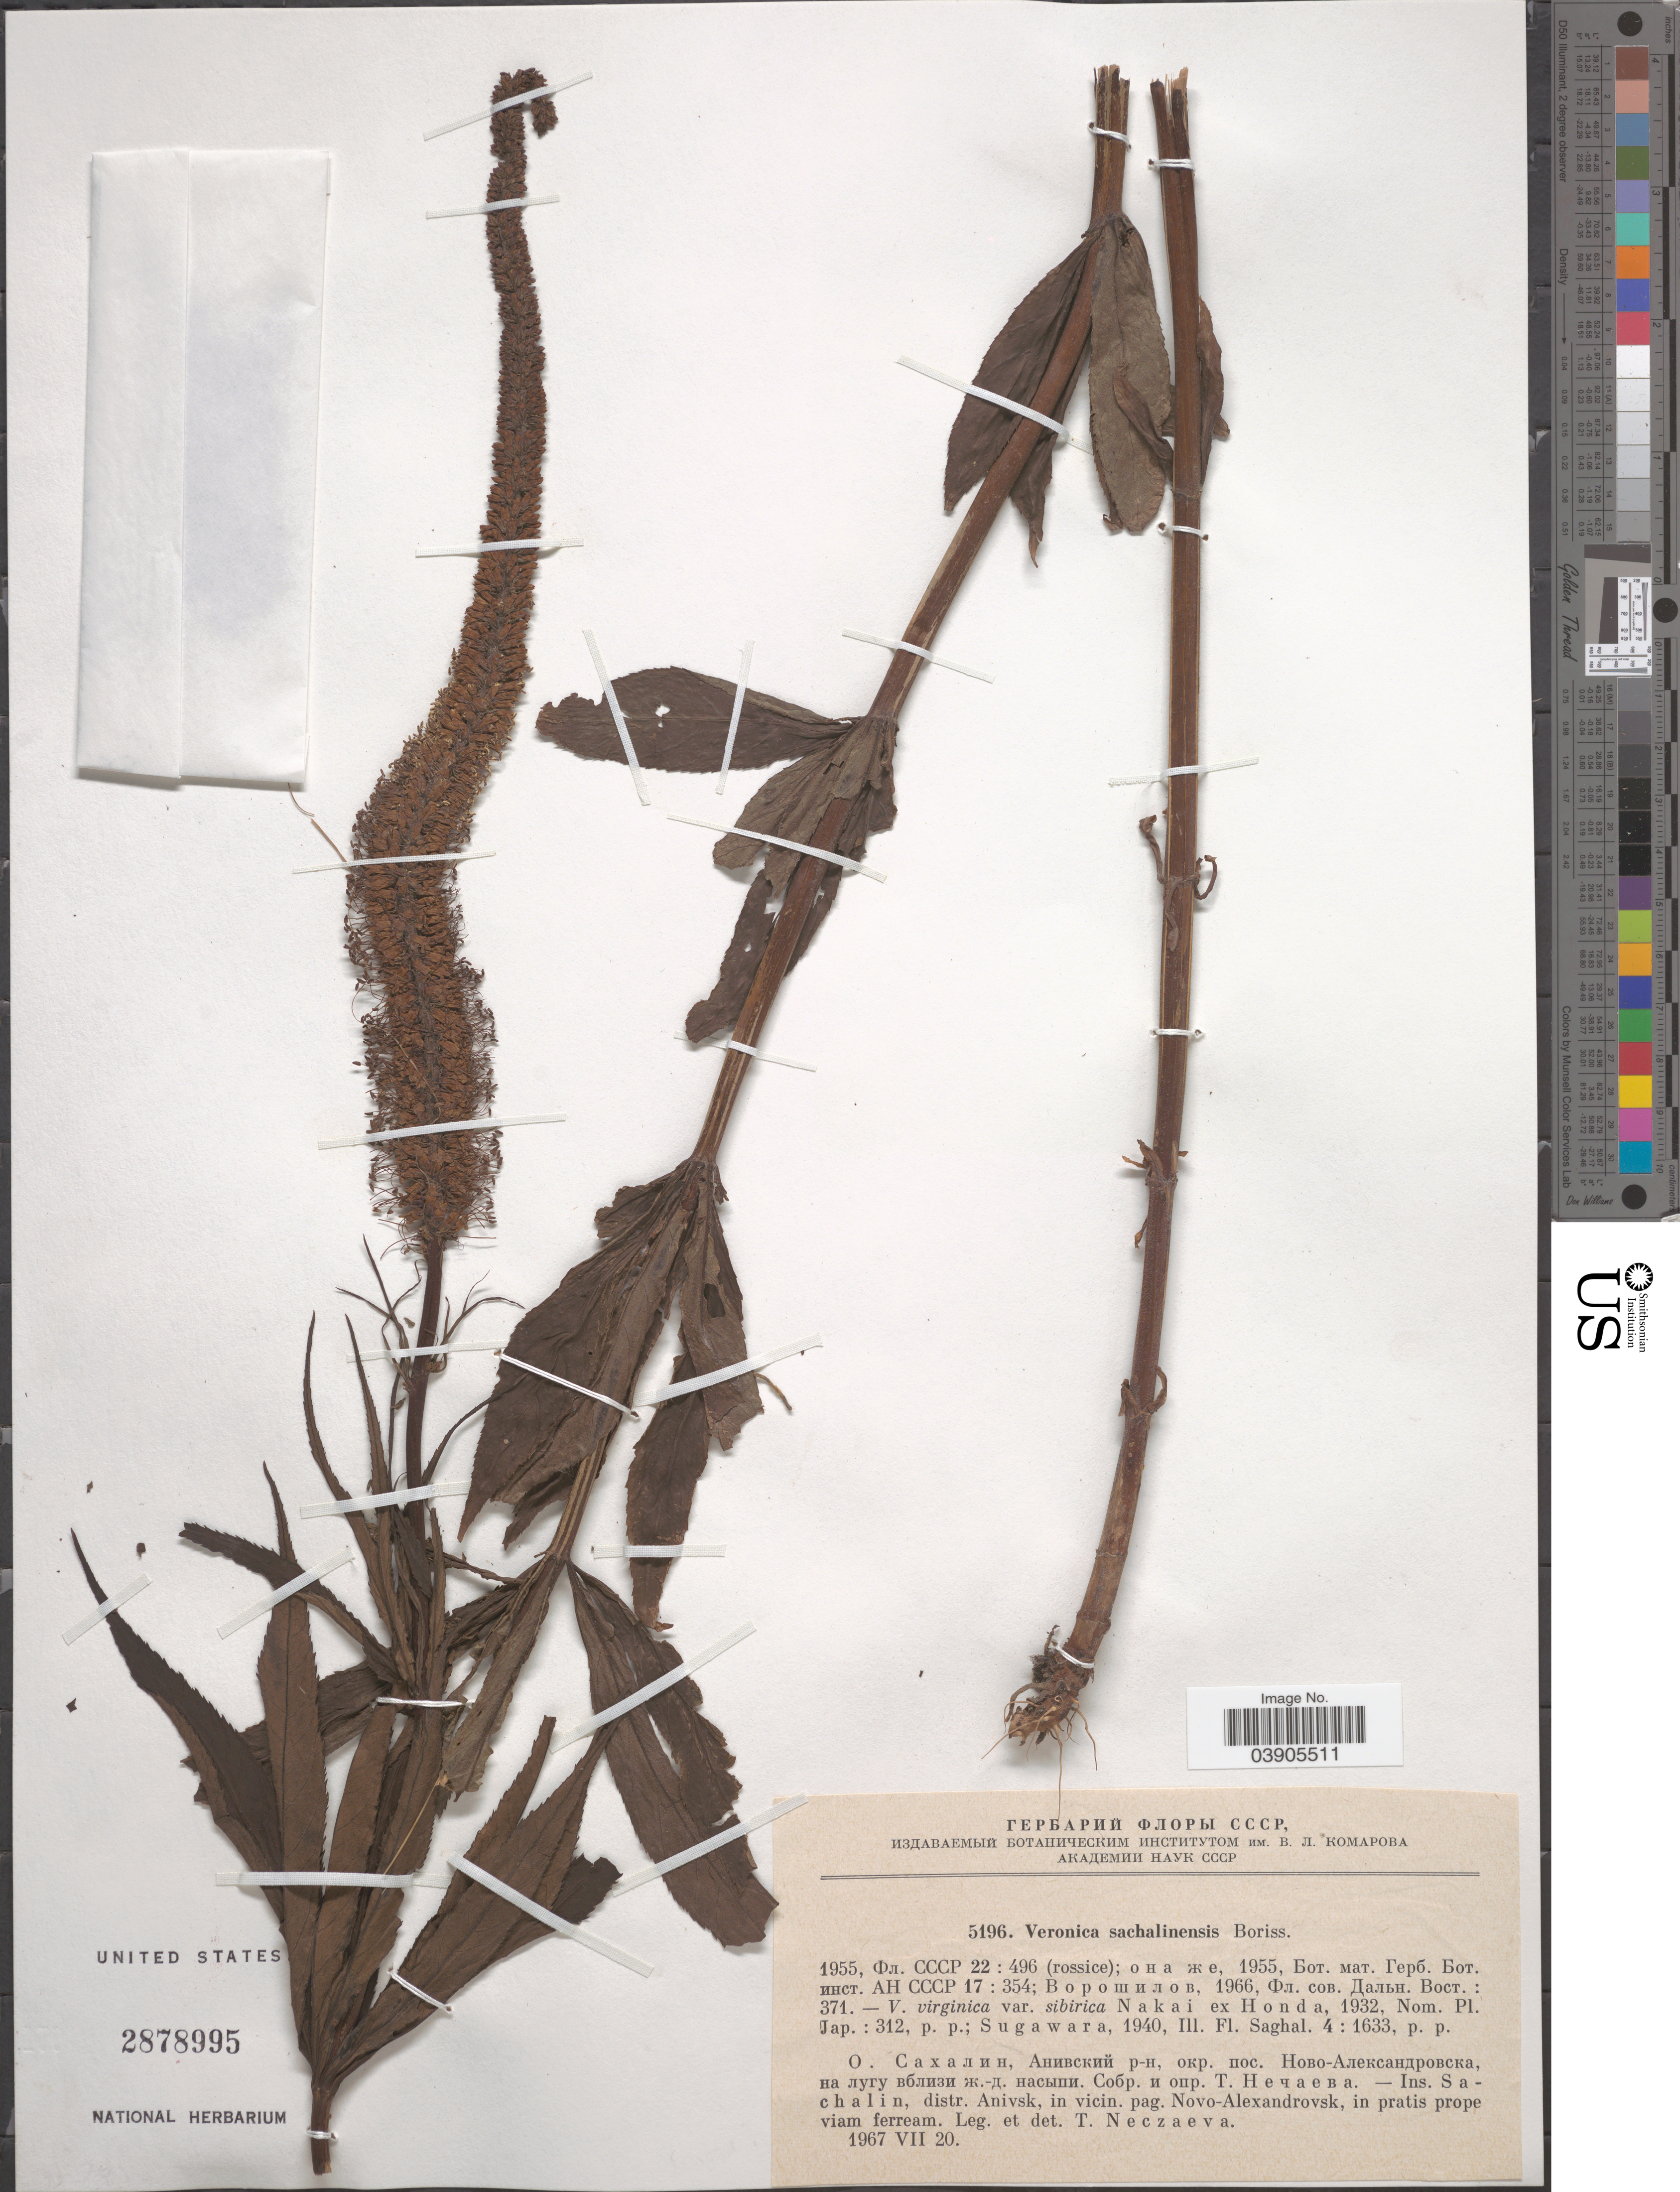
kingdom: Plantae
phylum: Tracheophyta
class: Magnoliopsida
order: Lamiales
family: Plantaginaceae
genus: Veronica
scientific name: Veronica sachalinensis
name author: T. Yamaz.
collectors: T. Neczaeva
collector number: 5196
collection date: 1967-07-20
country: Russian Federation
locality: Ins. Sachalin, distr. Anivsk, in vicin. pag. Novo-Alexandrovsk, in pratis prope viam ferream.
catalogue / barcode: US 2878995